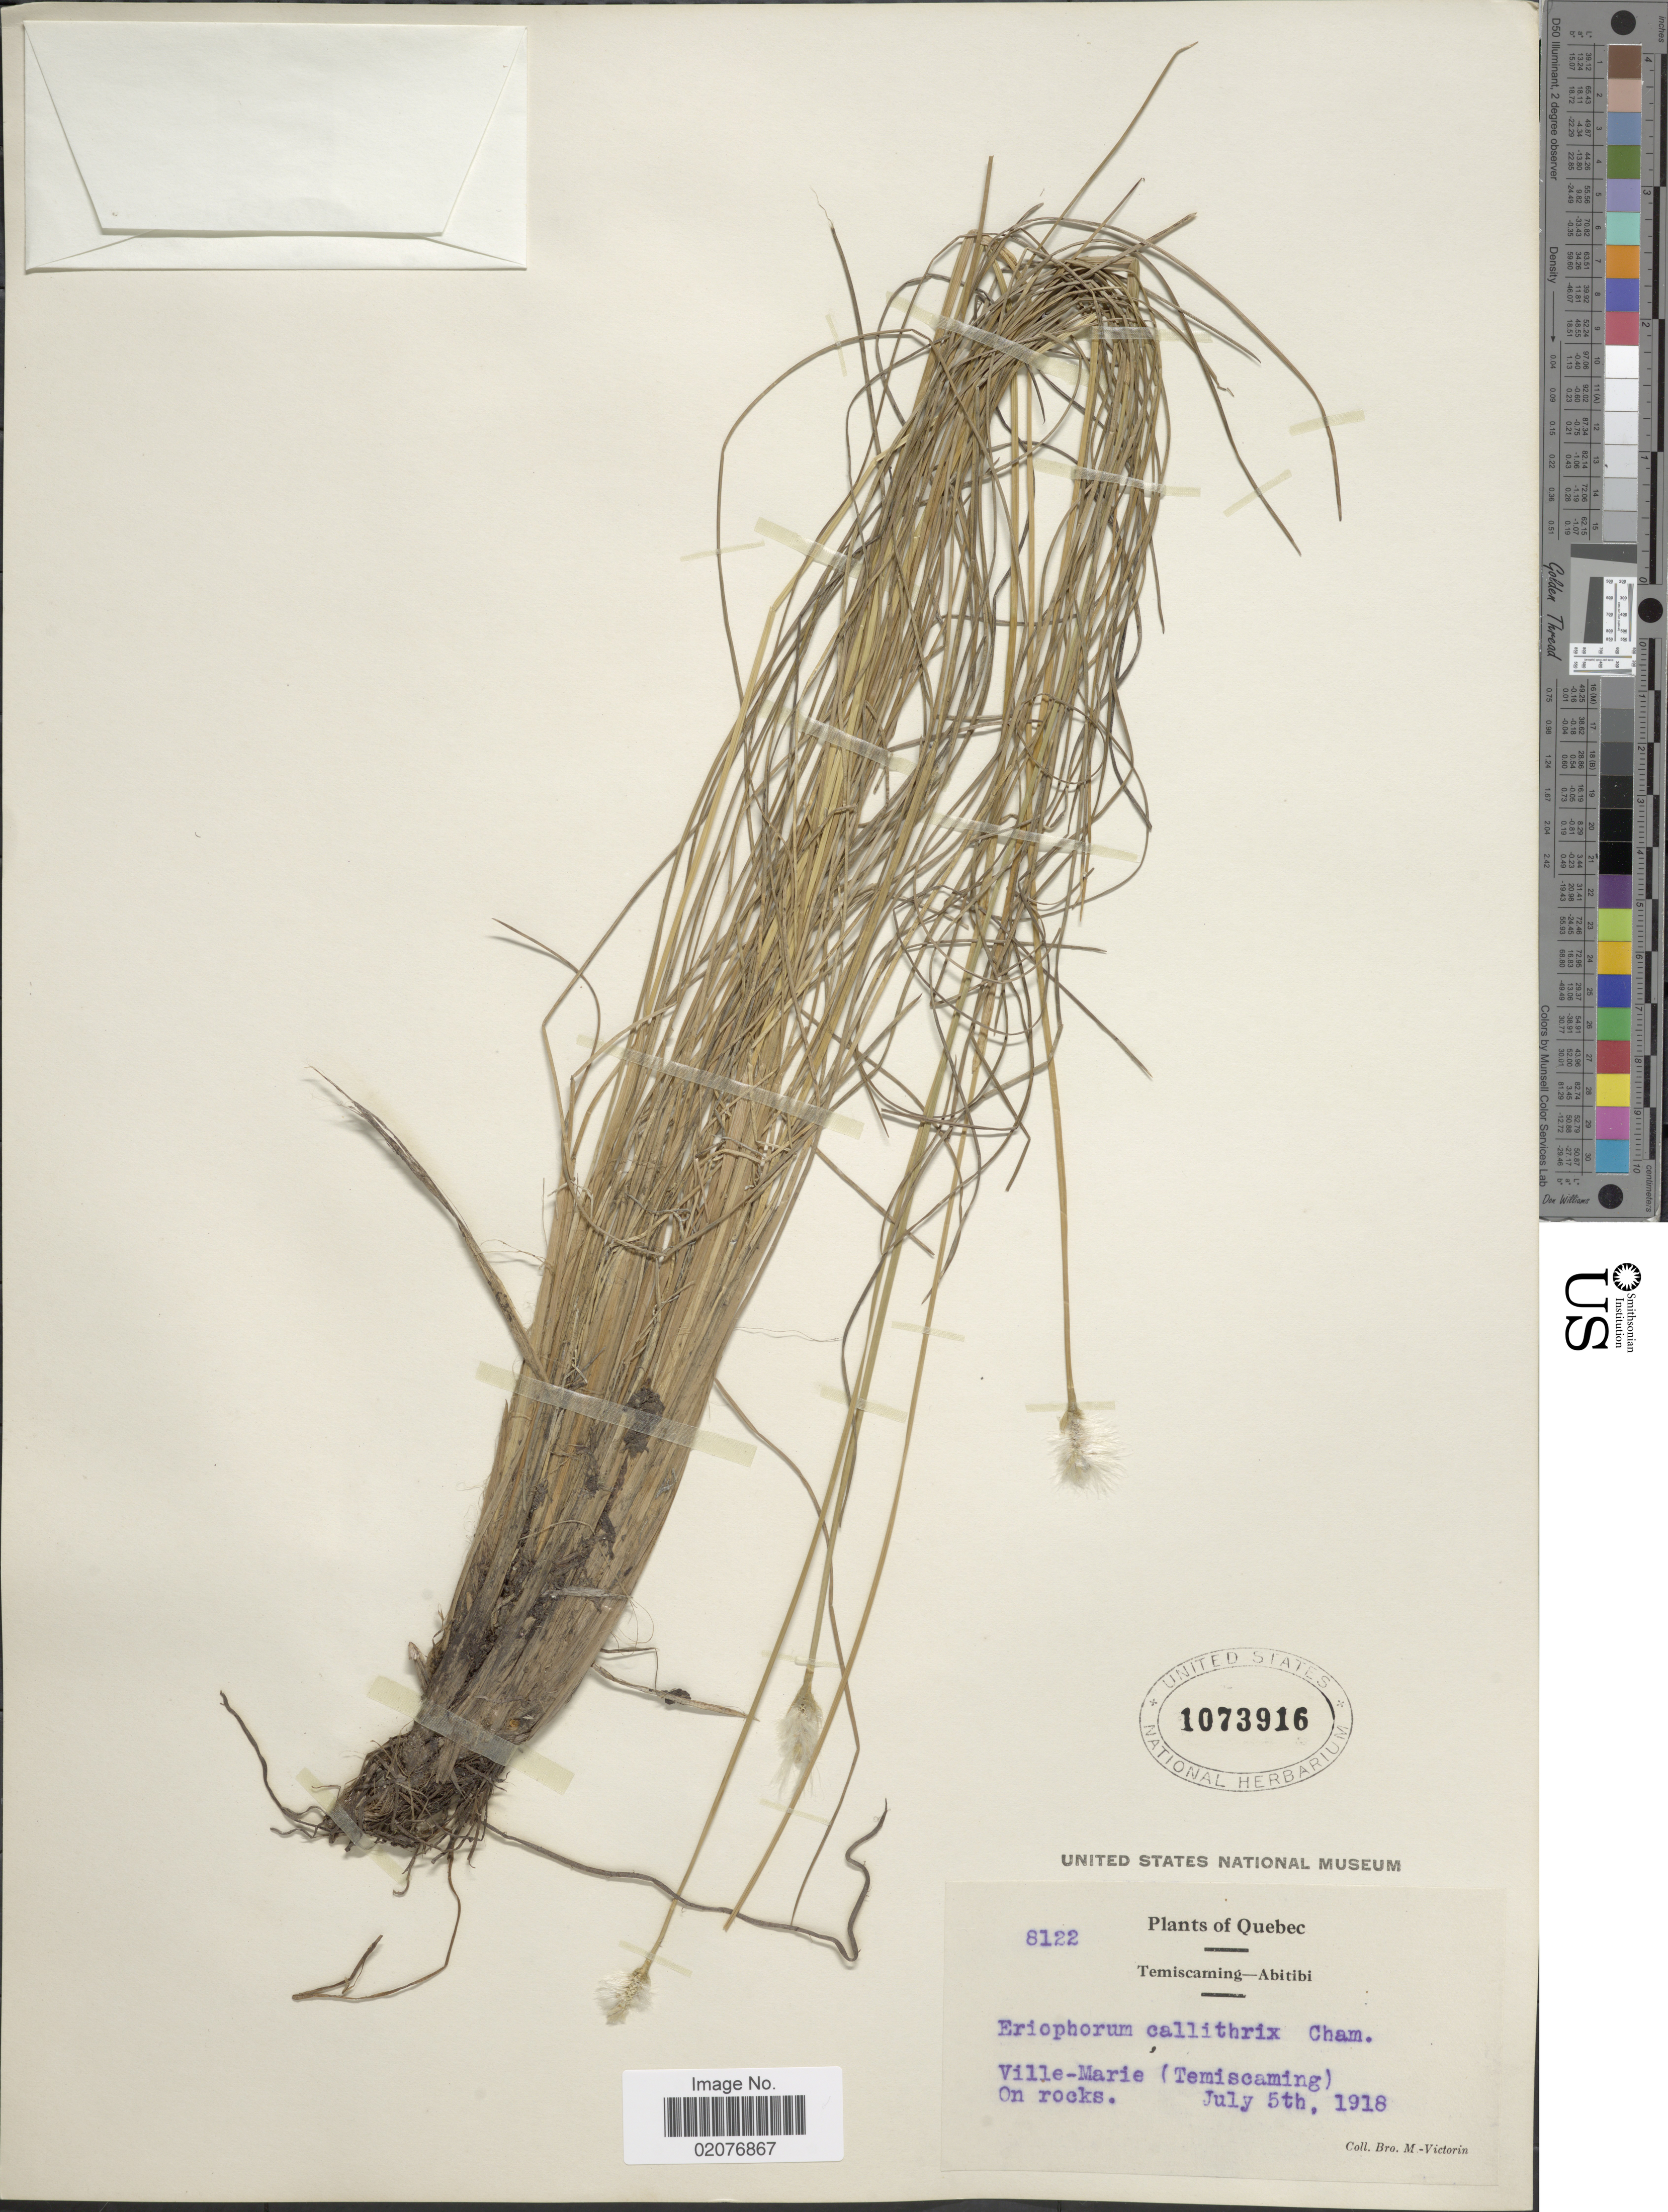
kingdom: Plantae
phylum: Tracheophyta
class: Liliopsida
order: Poales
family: Cyperaceae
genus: Eriophorum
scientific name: Eriophorum brachyantherum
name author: Trautv. & C.A. Mey.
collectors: Fr. Marie-Victorin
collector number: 8122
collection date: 1918-07-05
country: Canada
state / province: Quebec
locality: Temiscaming-Abitibi, Ville-Marie (Temiscaming) On rocks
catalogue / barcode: US 1073916